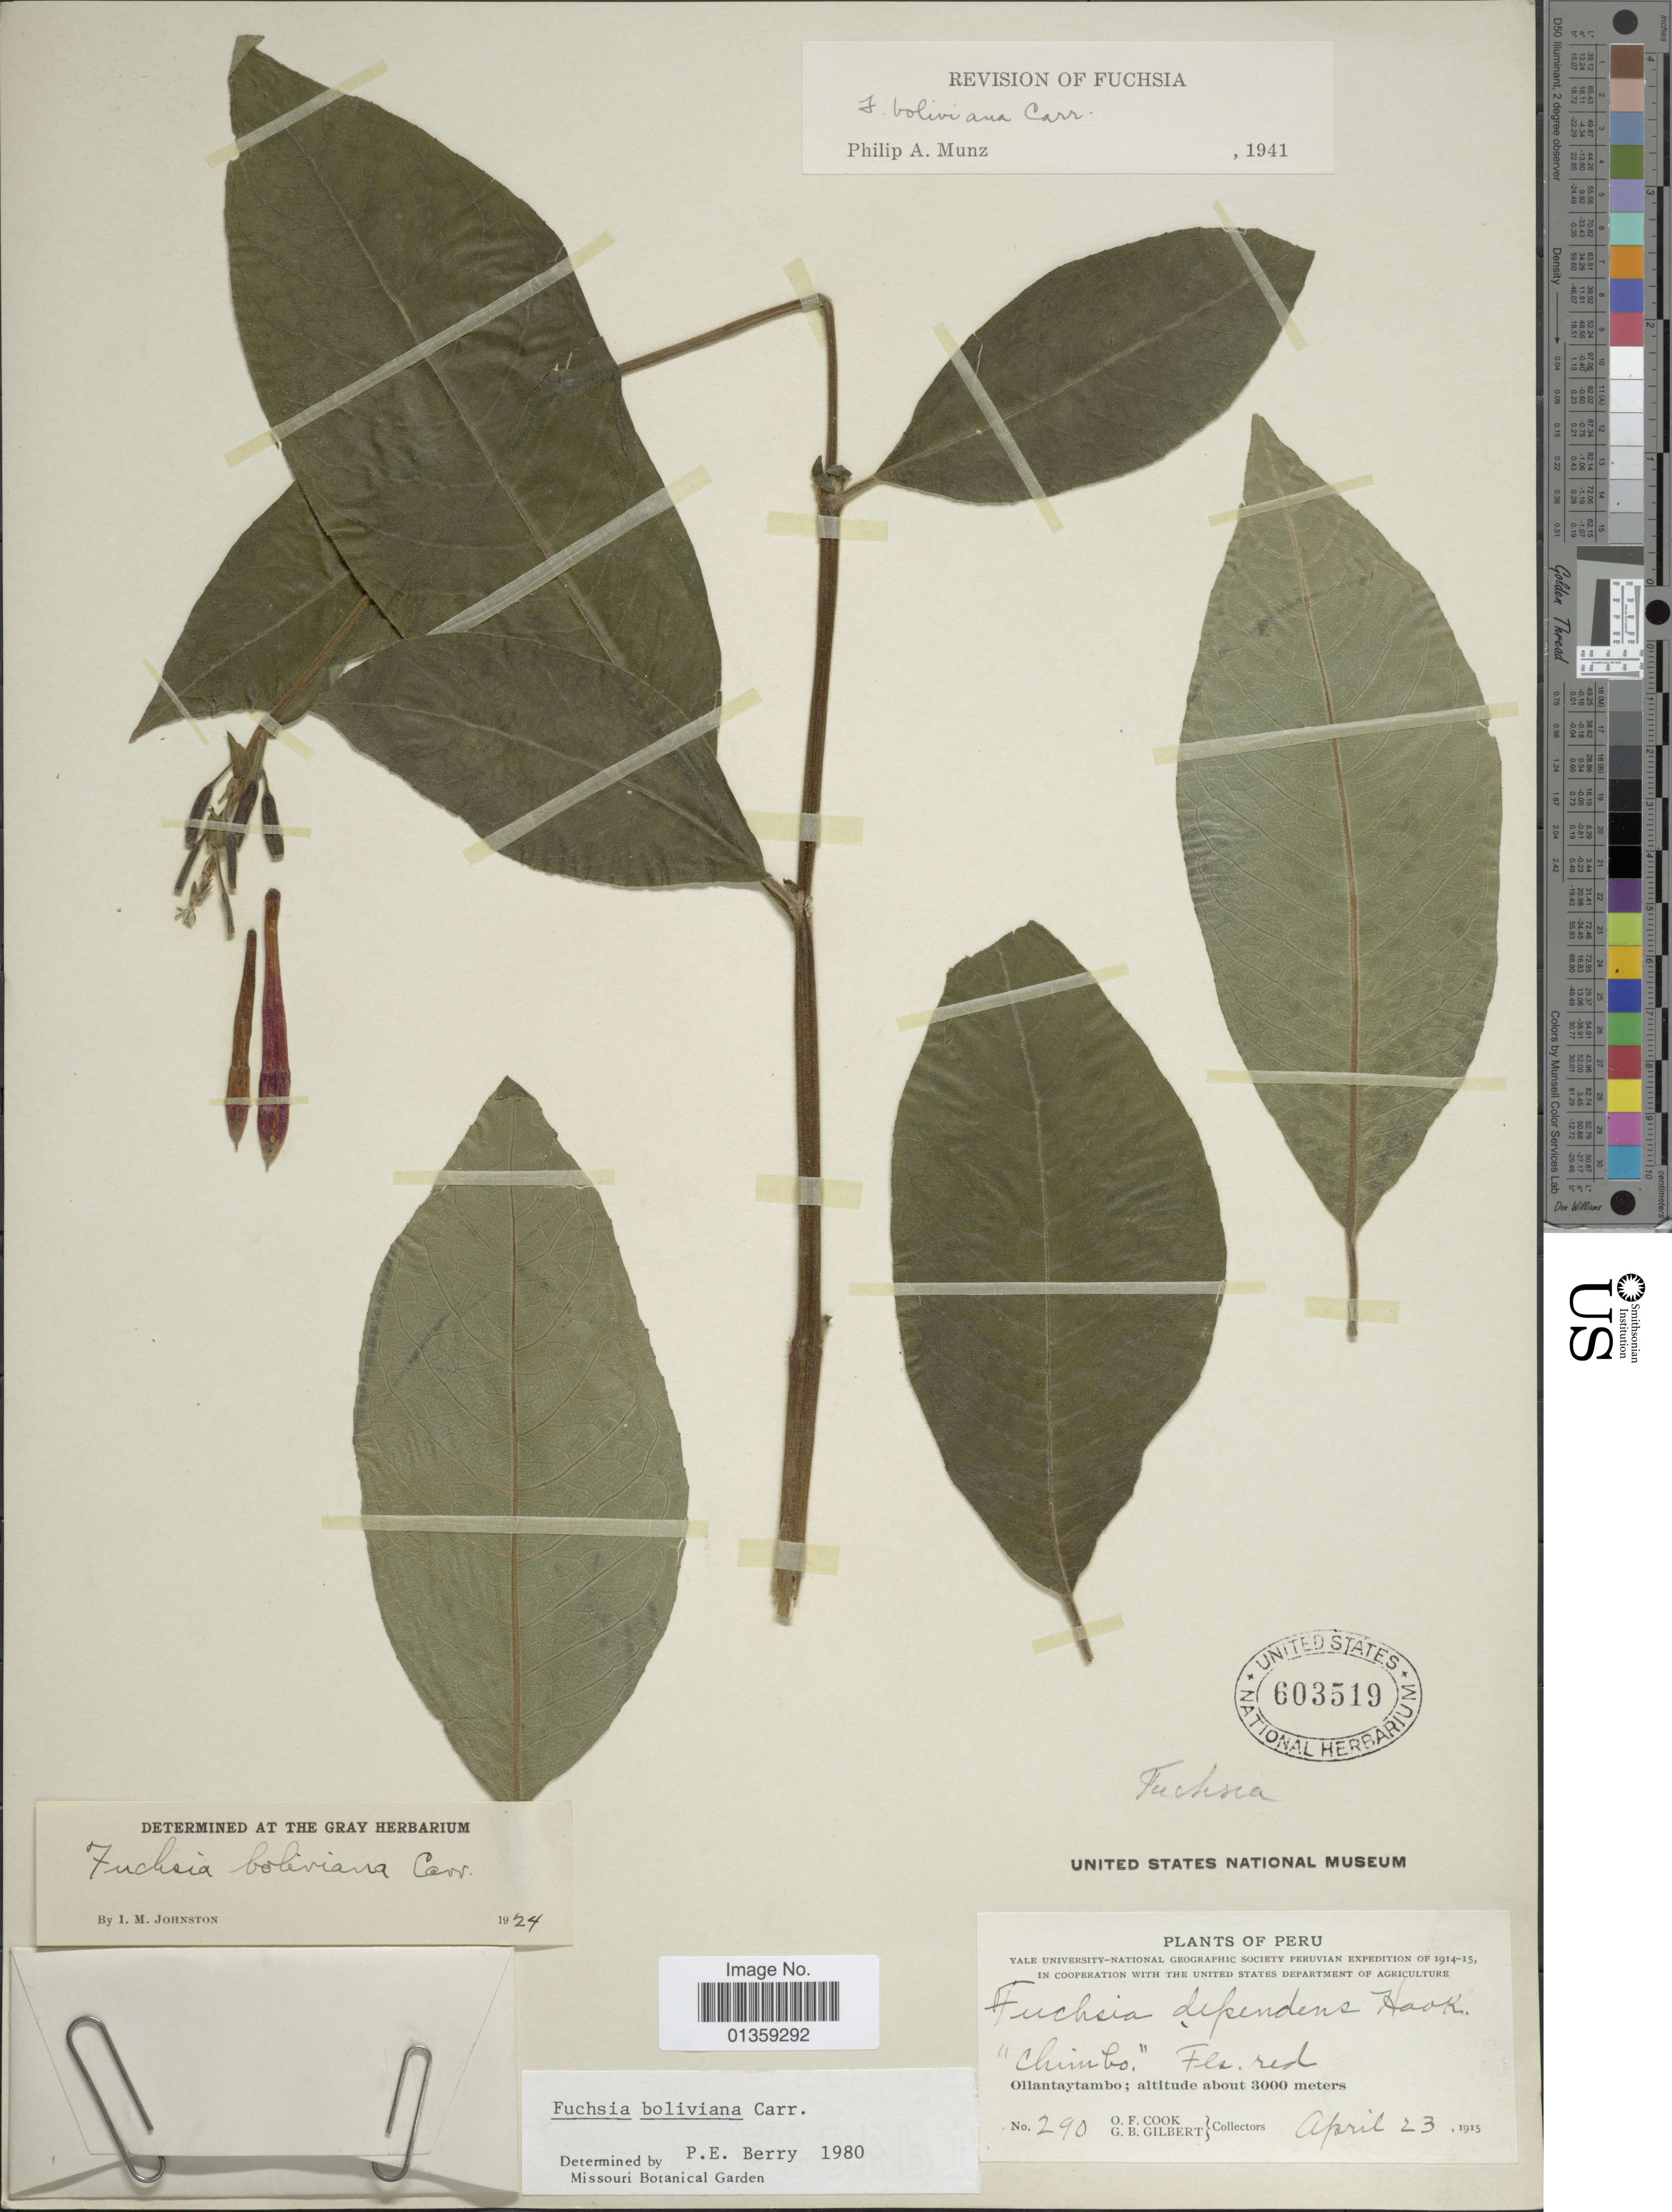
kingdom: Plantae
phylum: Tracheophyta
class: Magnoliopsida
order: Myrtales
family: Onagraceae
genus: Fuchsia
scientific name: Fuchsia boliviana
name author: Carrière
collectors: O. F. Cook & G. B. Gilbert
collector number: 290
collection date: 1915-04-23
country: Peru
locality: Ollantaytambo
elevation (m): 3000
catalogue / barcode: US 603519